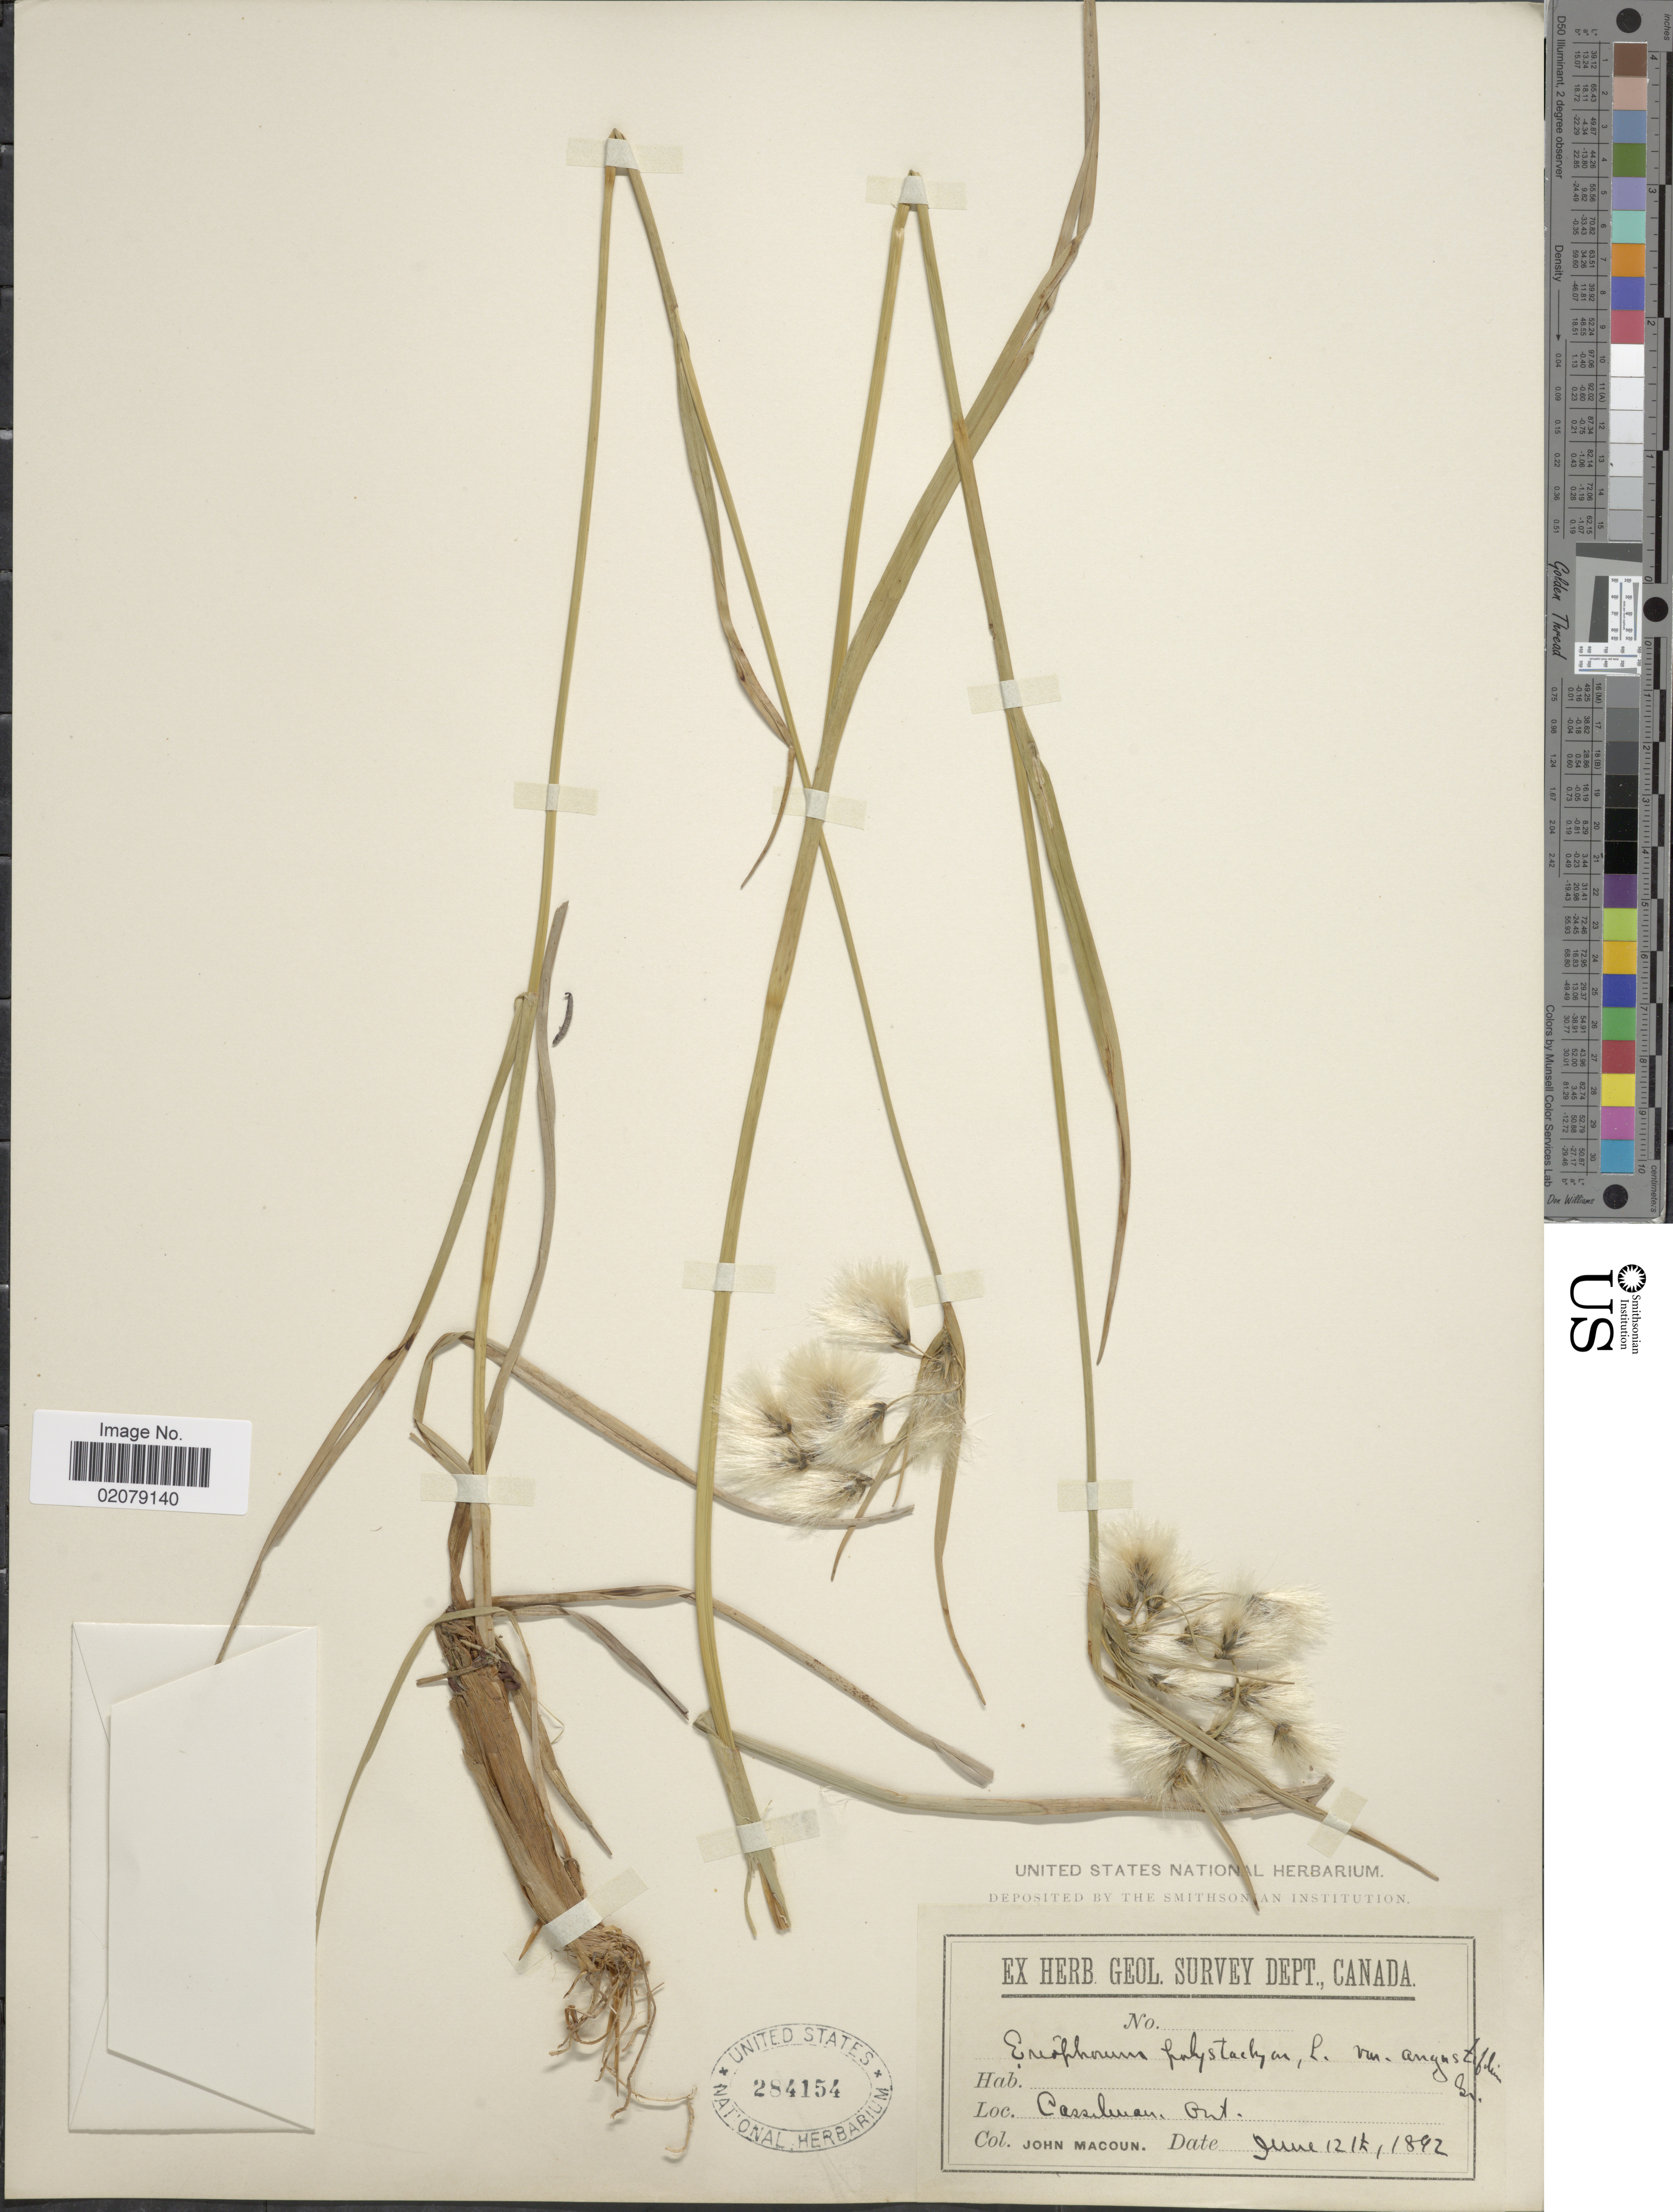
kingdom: Plantae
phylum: Tracheophyta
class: Liliopsida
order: Poales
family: Cyperaceae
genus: Eriophorum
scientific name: Eriophorum viridicarinatum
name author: (Englem.) Fernald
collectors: J. Macoun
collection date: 1892-06-12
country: Canada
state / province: Ontario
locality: Casshuan, Ont.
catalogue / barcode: US 284154